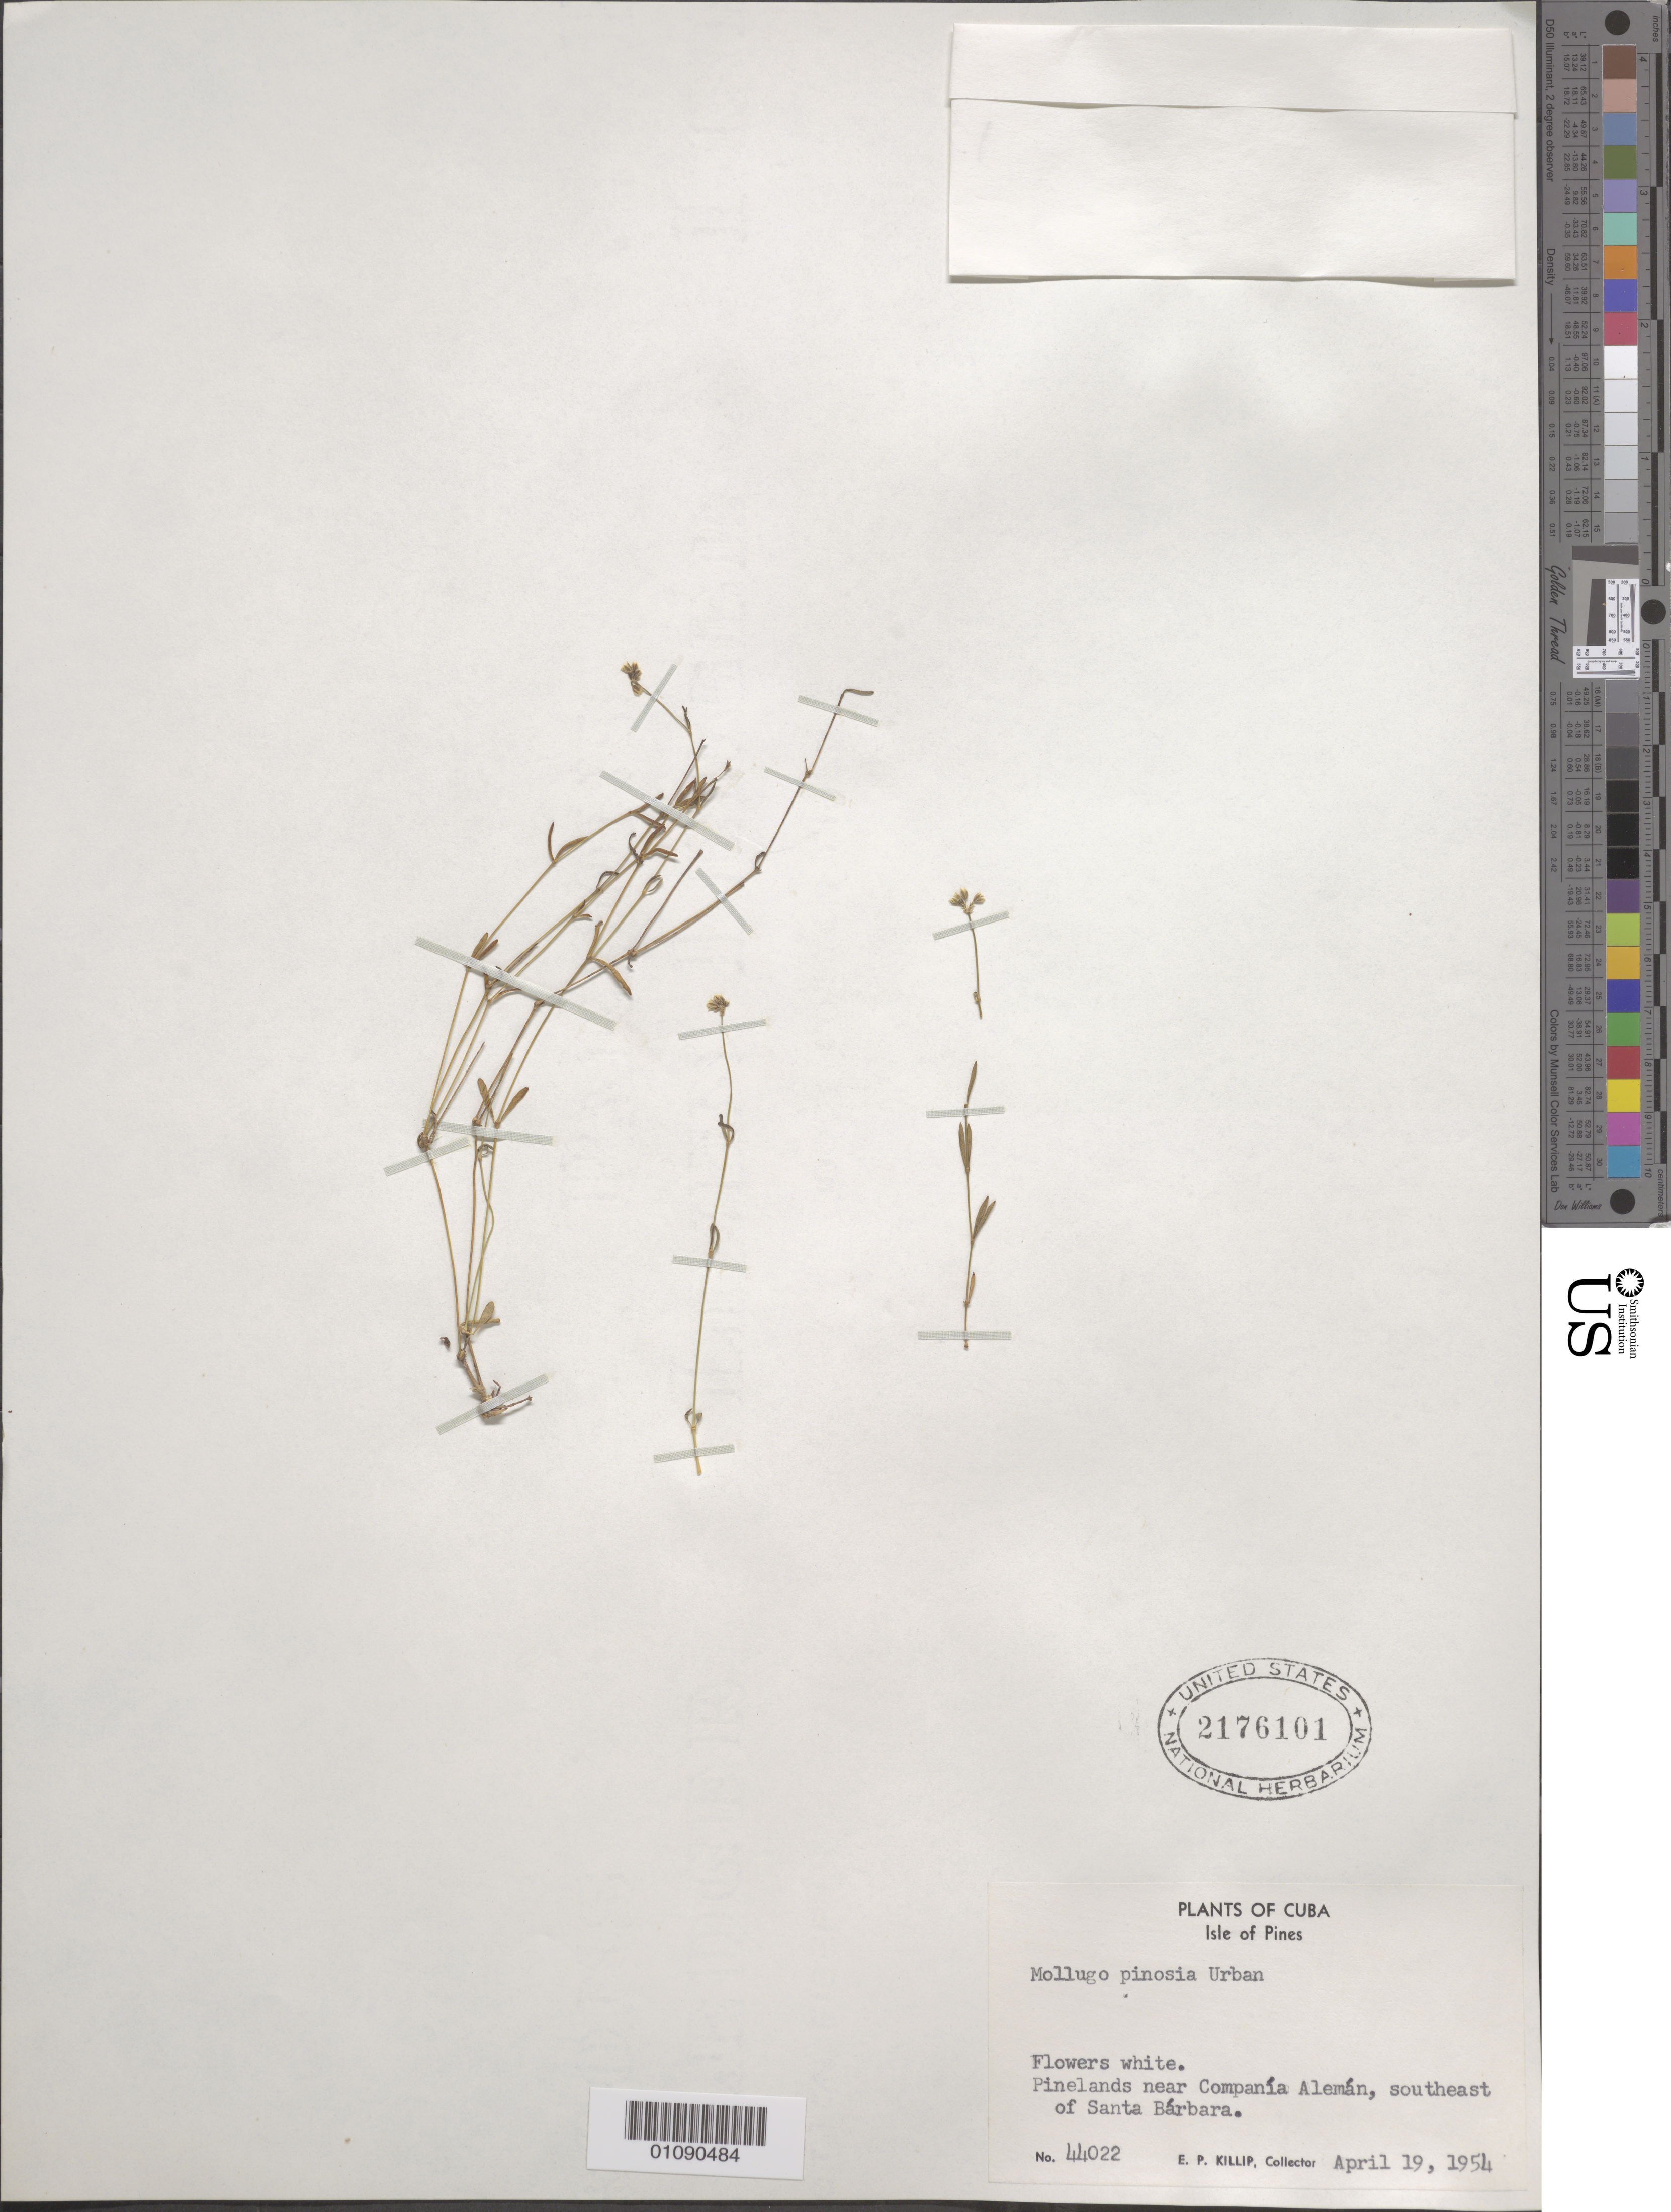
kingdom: Plantae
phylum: Tracheophyta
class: Magnoliopsida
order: Caryophyllales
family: Molluginaceae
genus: Mollugo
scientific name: Mollugo pinosia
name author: Urb.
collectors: E. P. Killip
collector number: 44022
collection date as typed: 19 Apr 1954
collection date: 1954-04-19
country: Cuba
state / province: Isla de La Juventud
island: Isla de la Juventud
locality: SE of Santa Barbara, near Compania Aleman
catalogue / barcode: US 2176101